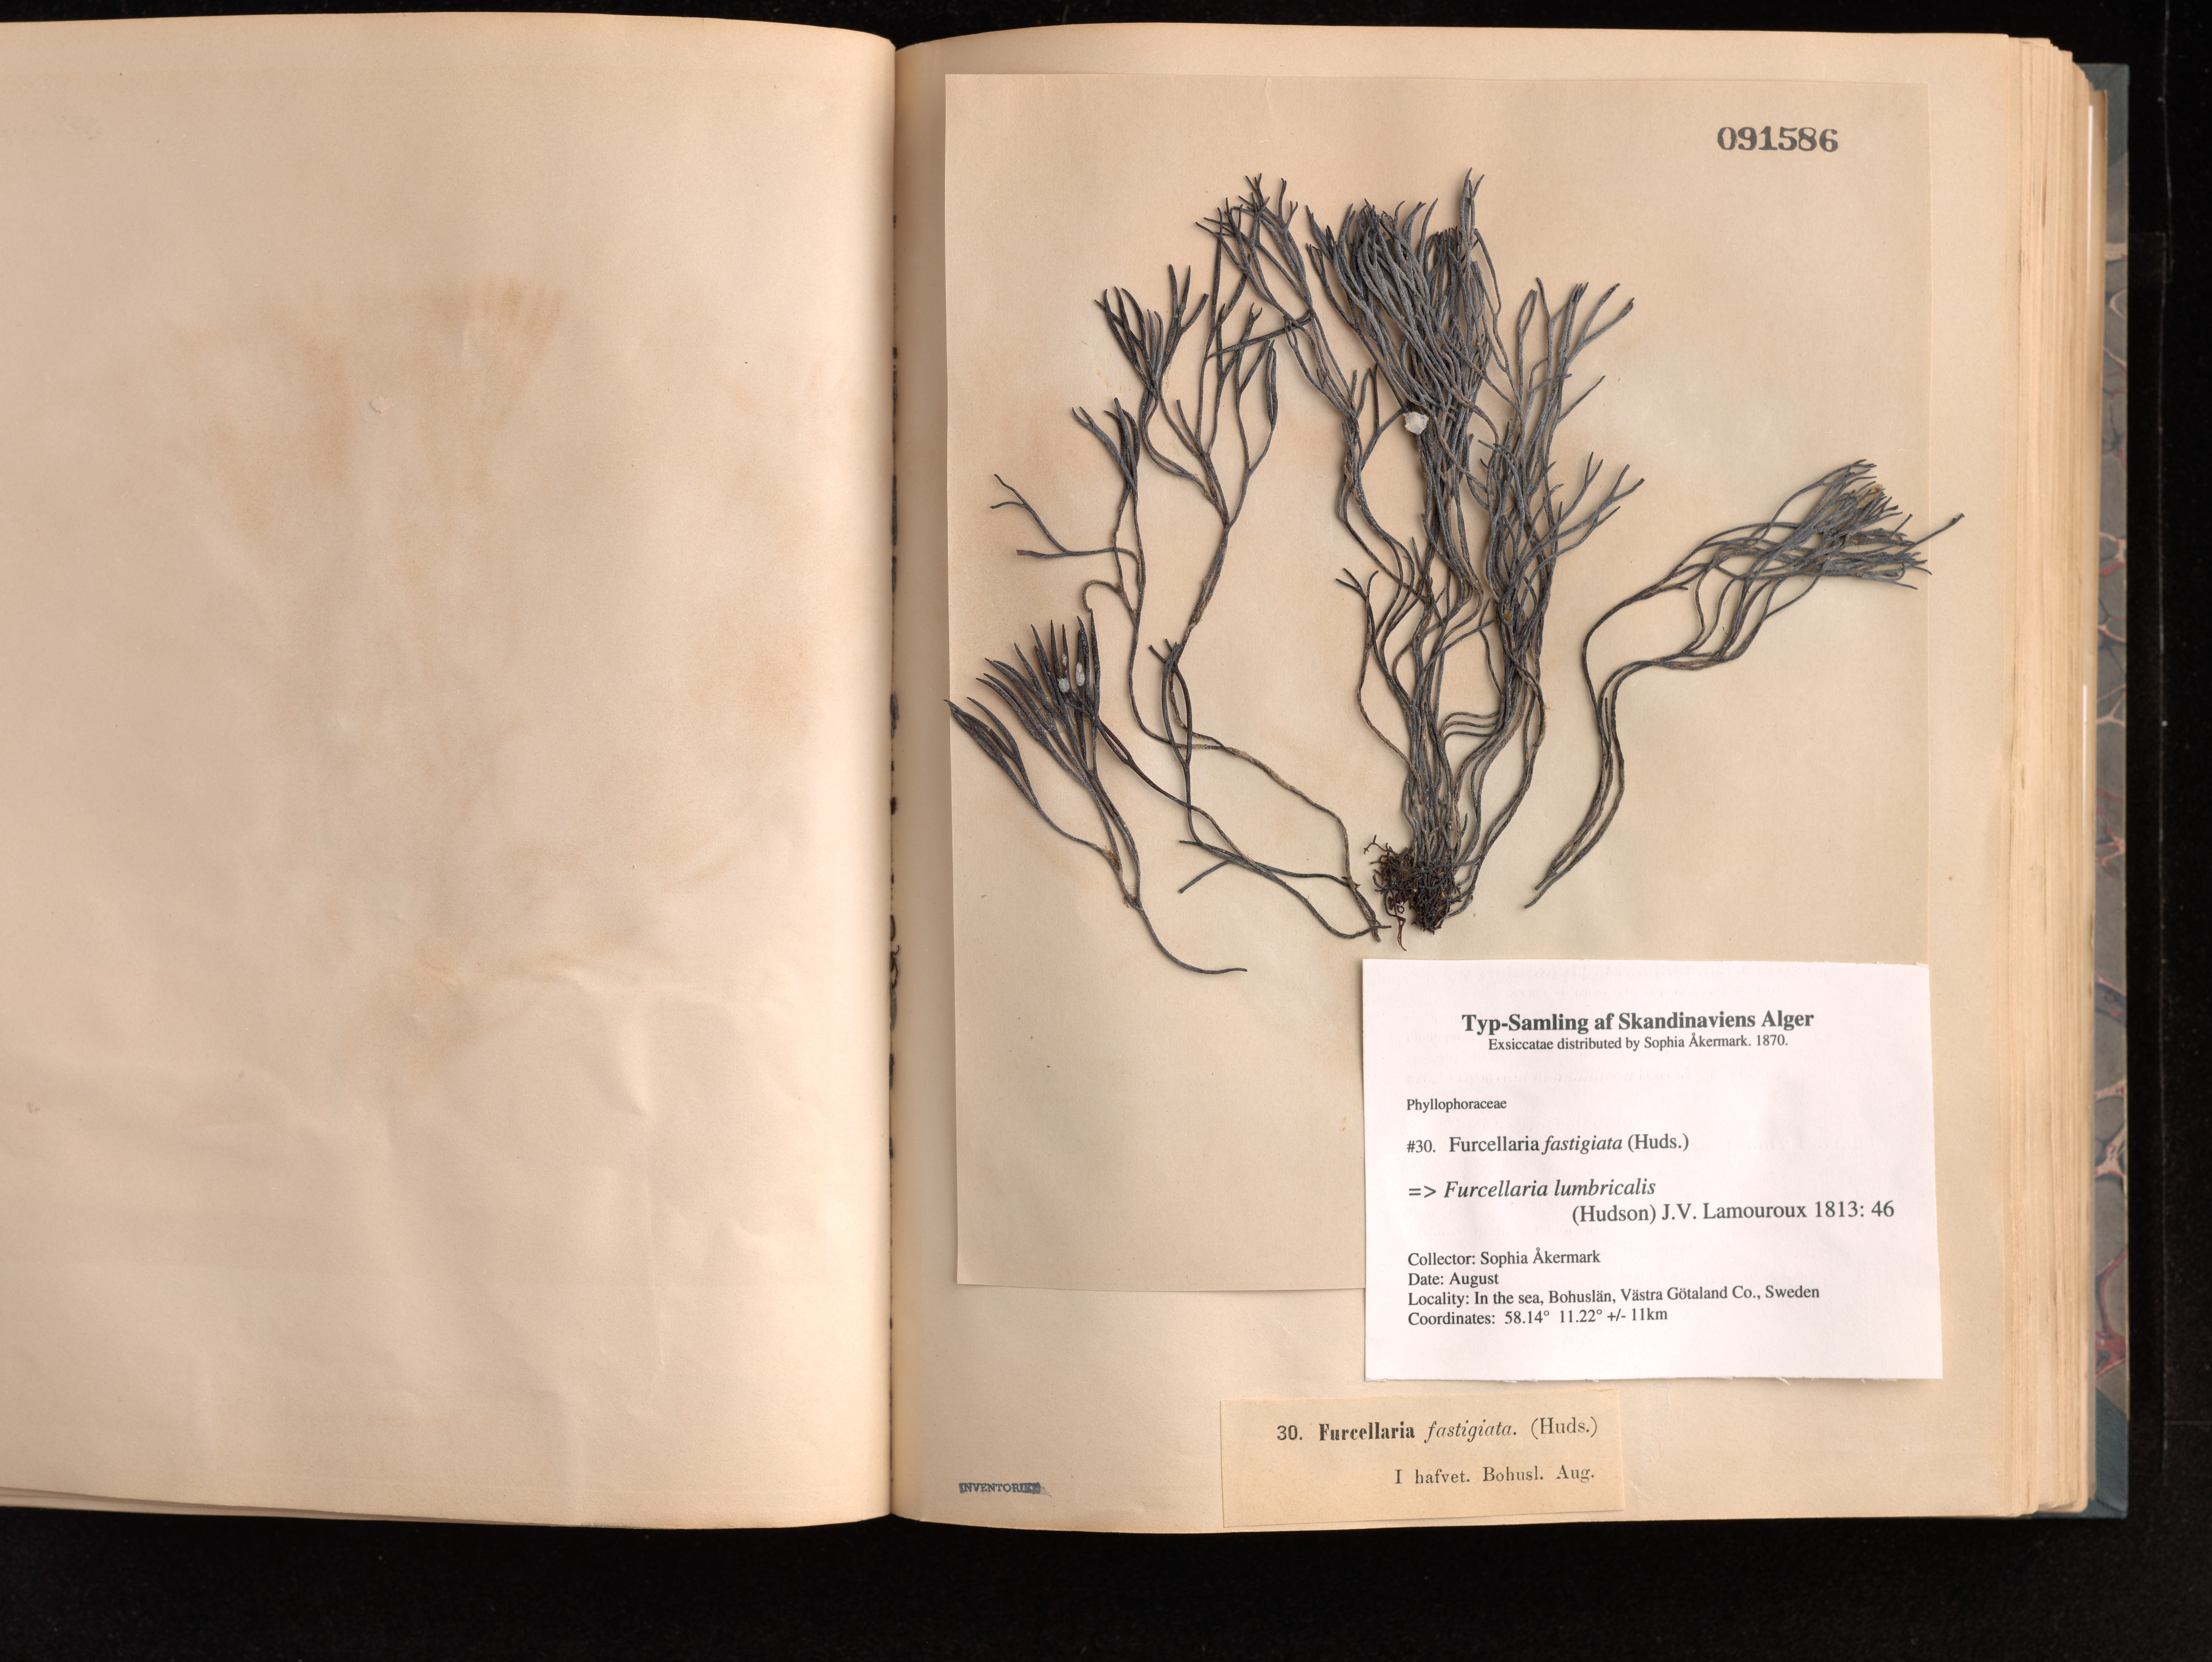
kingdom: Plantae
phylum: Rhodophyta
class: Florideophyceae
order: Gigartinales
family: Furcellariaceae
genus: Furcellaria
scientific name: Furcellaria lumbricalis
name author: (Hudson) J.V.Lamouroux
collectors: S. Akermark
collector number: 30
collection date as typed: Aug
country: Sweden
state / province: Västra Götaland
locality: Bohuslan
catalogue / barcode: US 91586